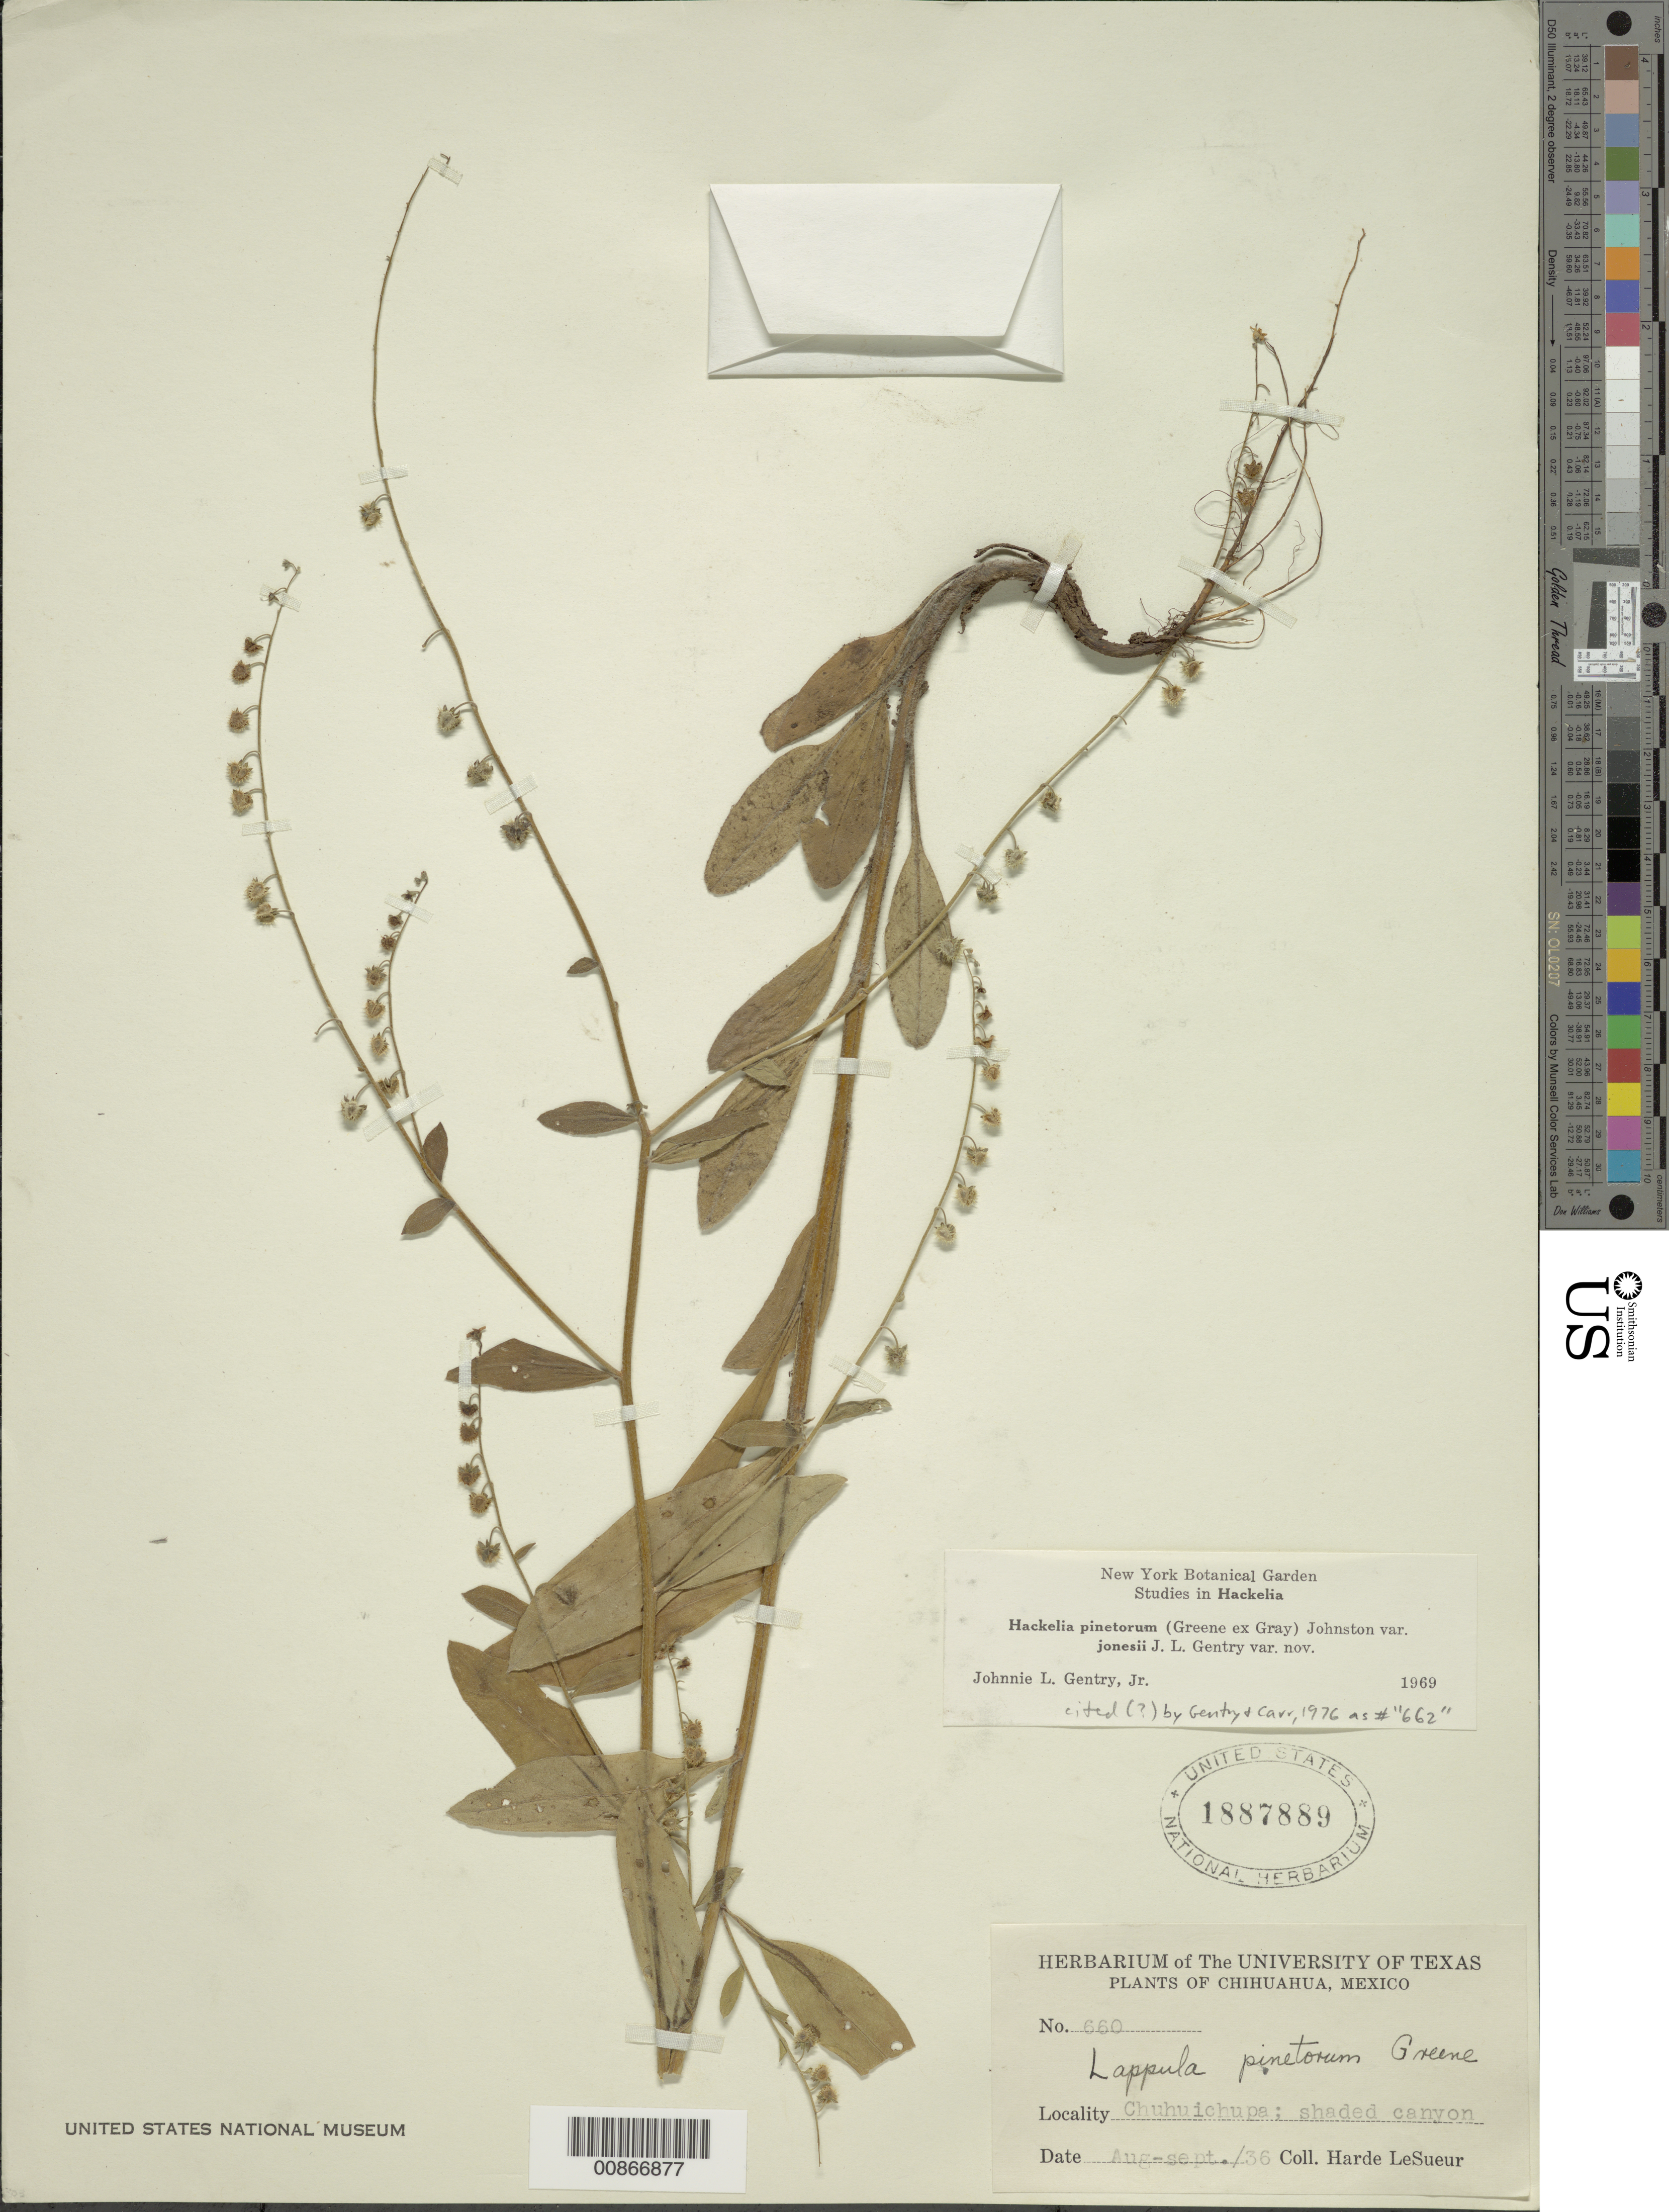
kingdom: Plantae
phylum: Tracheophyta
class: Magnoliopsida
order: Boraginales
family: Boraginaceae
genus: Hackelia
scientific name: Hackelia pinetorum var. jonesii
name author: J.L. Gentry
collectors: D. H. LeSueur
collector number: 660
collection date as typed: Aug 1936 to -- Sep 1936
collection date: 1936-08/1936-09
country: Mexico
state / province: Chihuahua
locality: Chuhuichupa, Chihuahua.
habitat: Shaded canyon.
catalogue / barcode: US 1887889